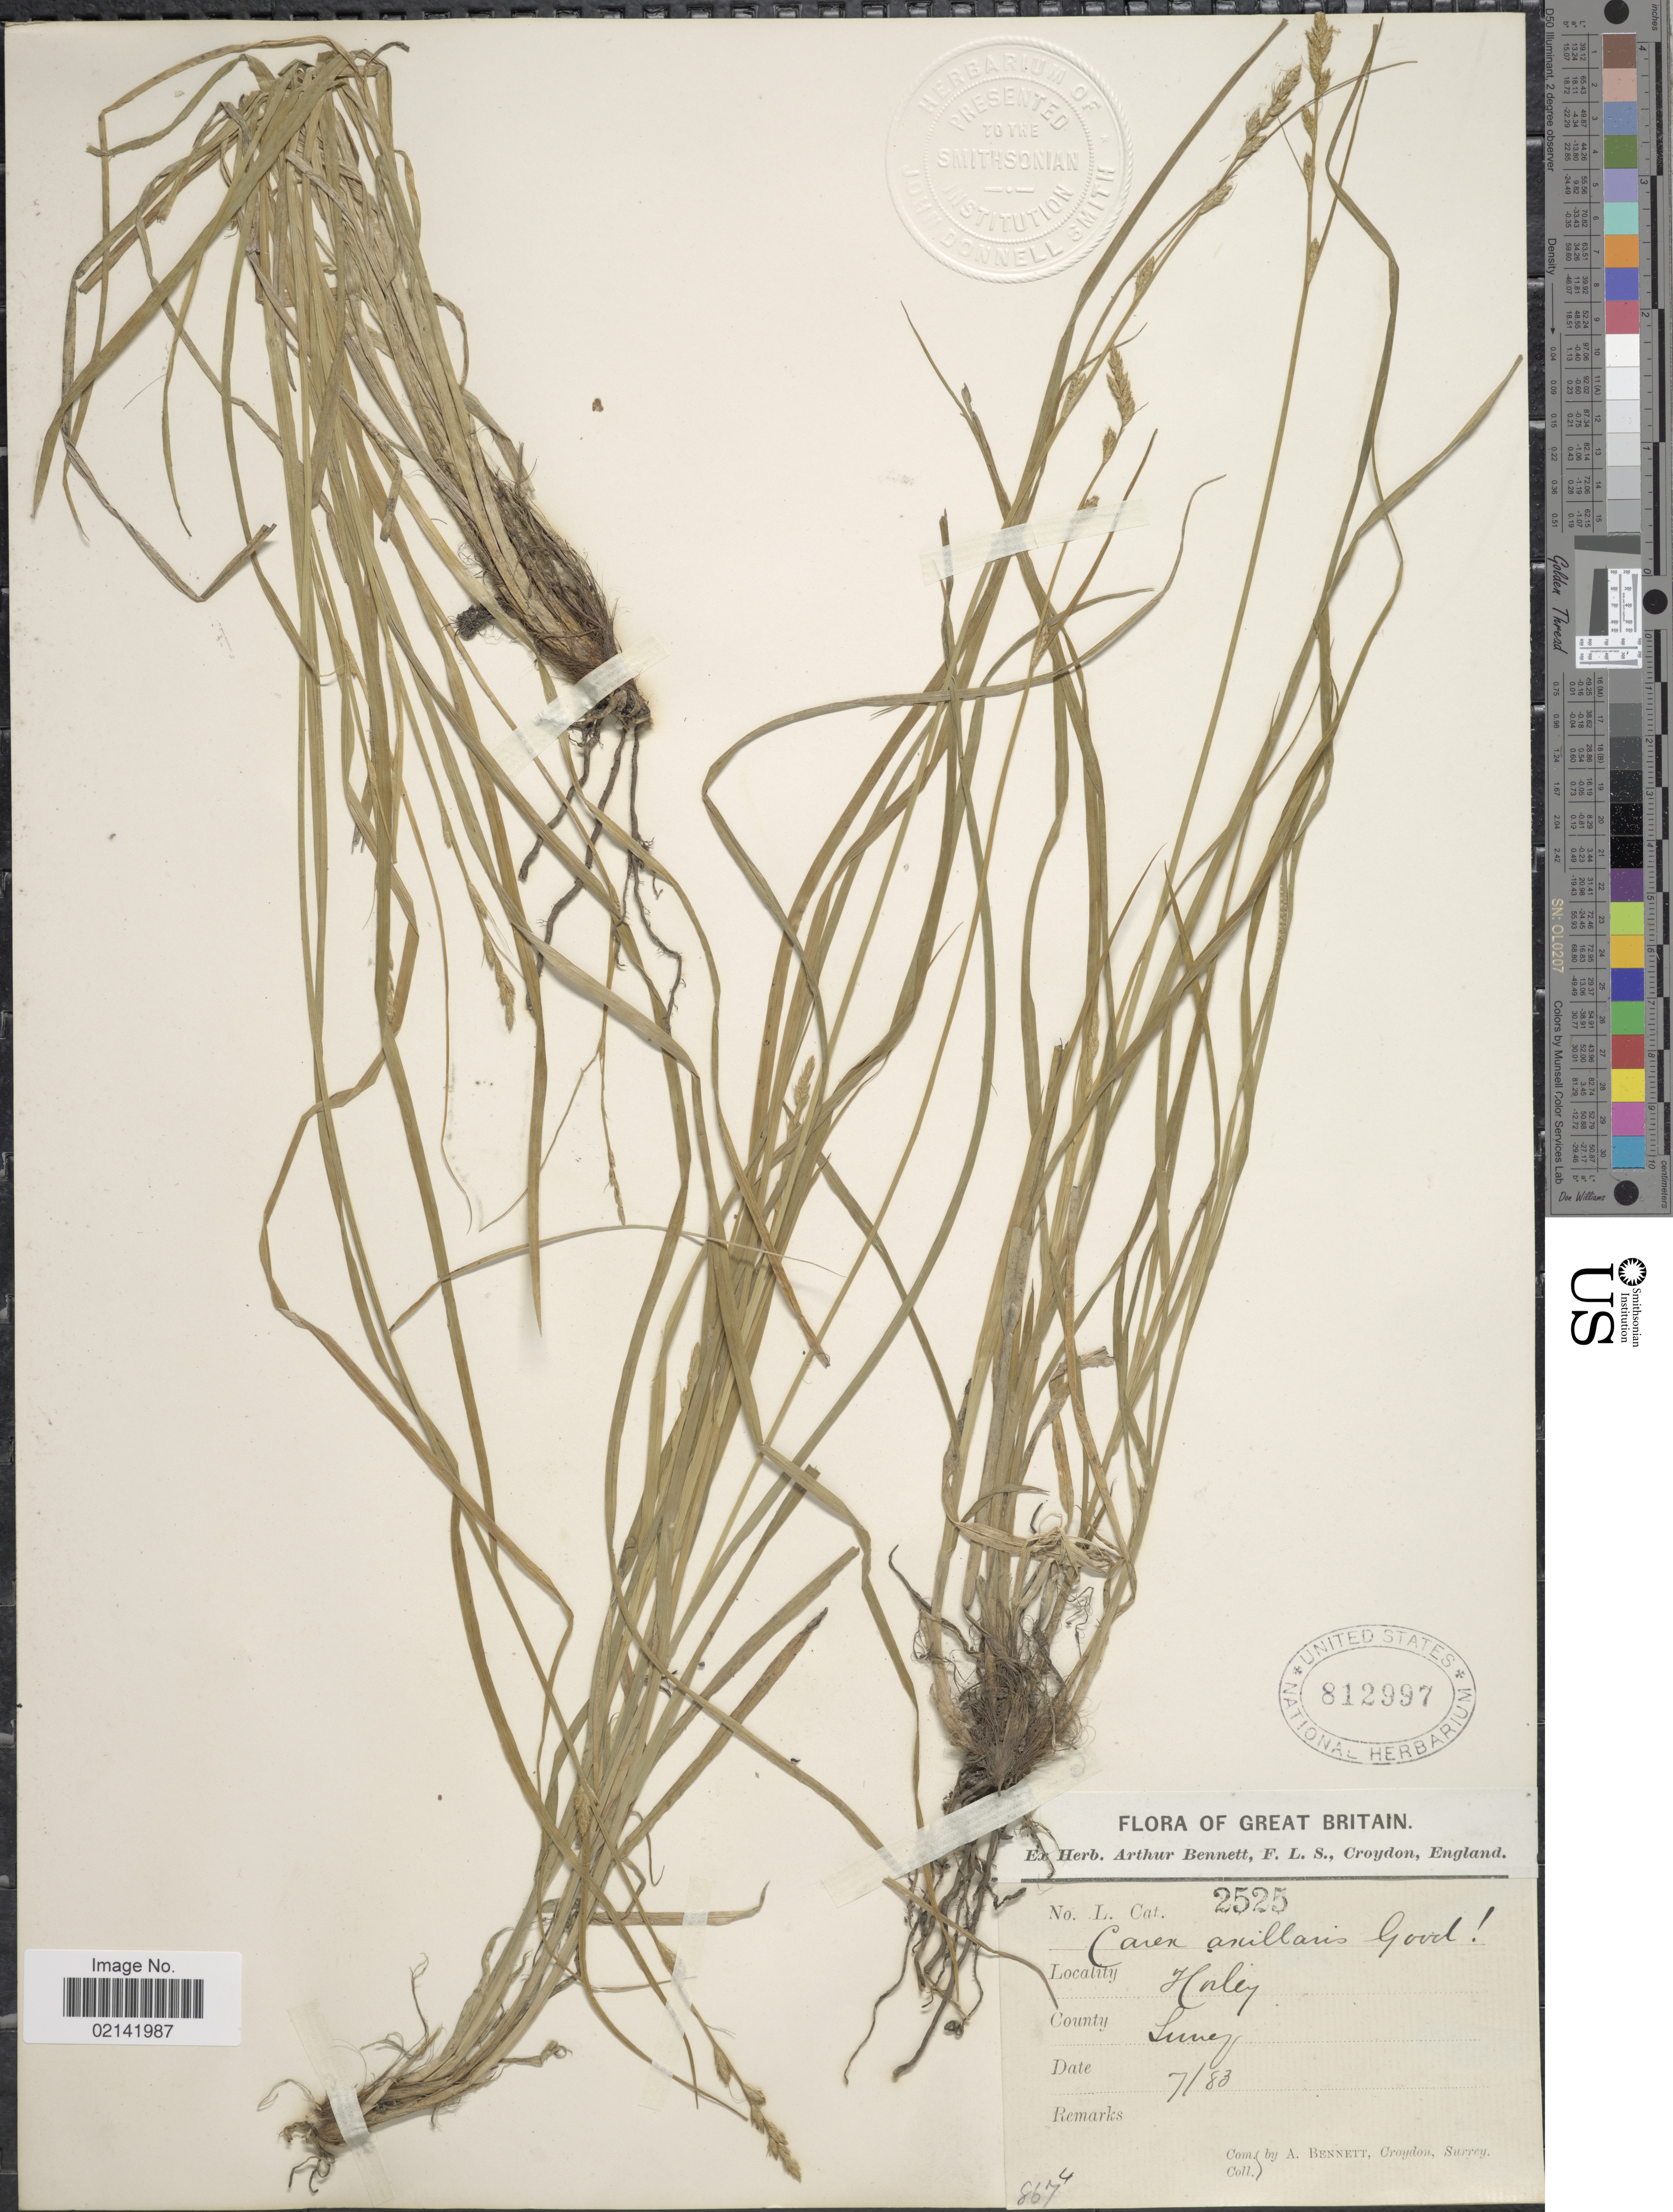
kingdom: Plantae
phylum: Tracheophyta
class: Liliopsida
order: Poales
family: Cyperaceae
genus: Carex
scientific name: Carex x pseudoaxillaris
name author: K. Richt.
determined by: Strong, Mark T., (BOT), Smithsonian Institution - National Museum of Natural History (UNITED STATES)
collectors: A. Bennett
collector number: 2525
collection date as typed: Transcribed d/m/y: /7/83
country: United Kingdom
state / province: England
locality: Great Britain, Horley, County Survey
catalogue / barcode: US 812997